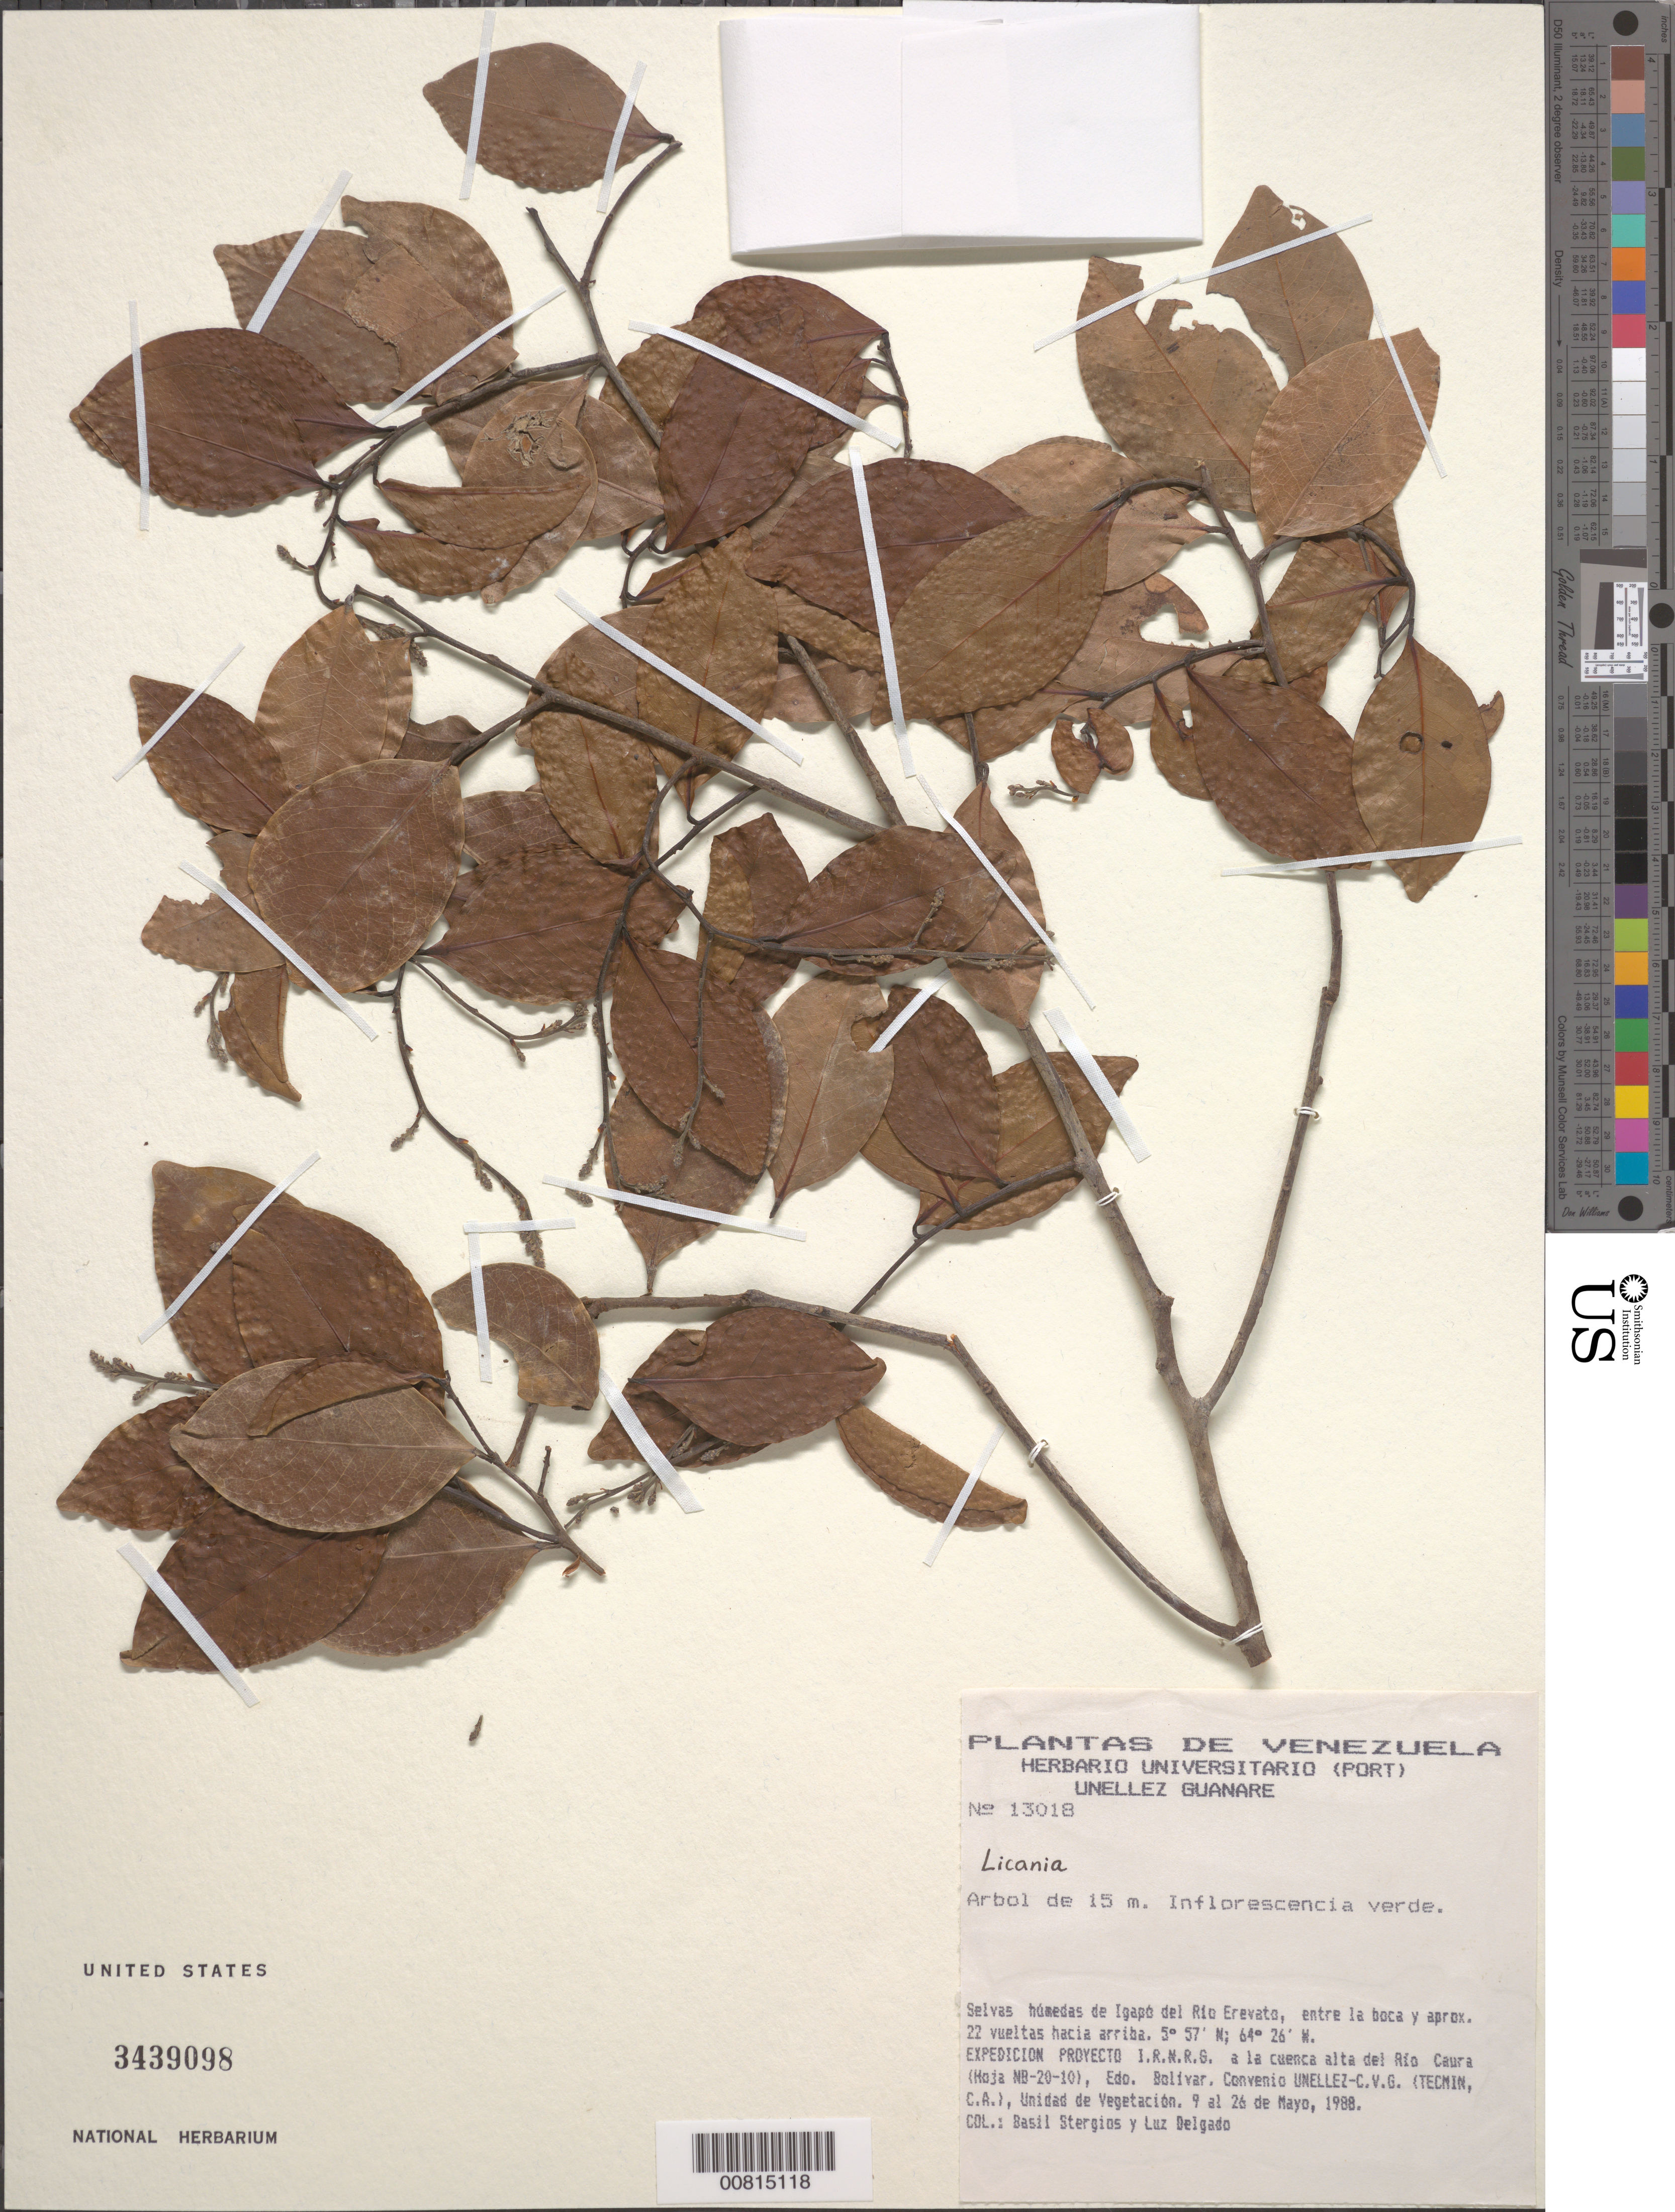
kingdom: Plantae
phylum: Tracheophyta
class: Magnoliopsida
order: Malpighiales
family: Chrysobalanaceae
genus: Licania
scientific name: Licania sp.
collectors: B. G. Stergios & L. Delgado V.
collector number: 13018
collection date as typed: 9-May-88 to 26-May-88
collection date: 1988-05-09/1988-05-26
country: Venezuela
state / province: Bolívar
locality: Igapó del río Erevato, entre la boca y aprox. 22 vueltas hacia arriba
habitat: Selvas húmedas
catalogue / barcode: US 3439098